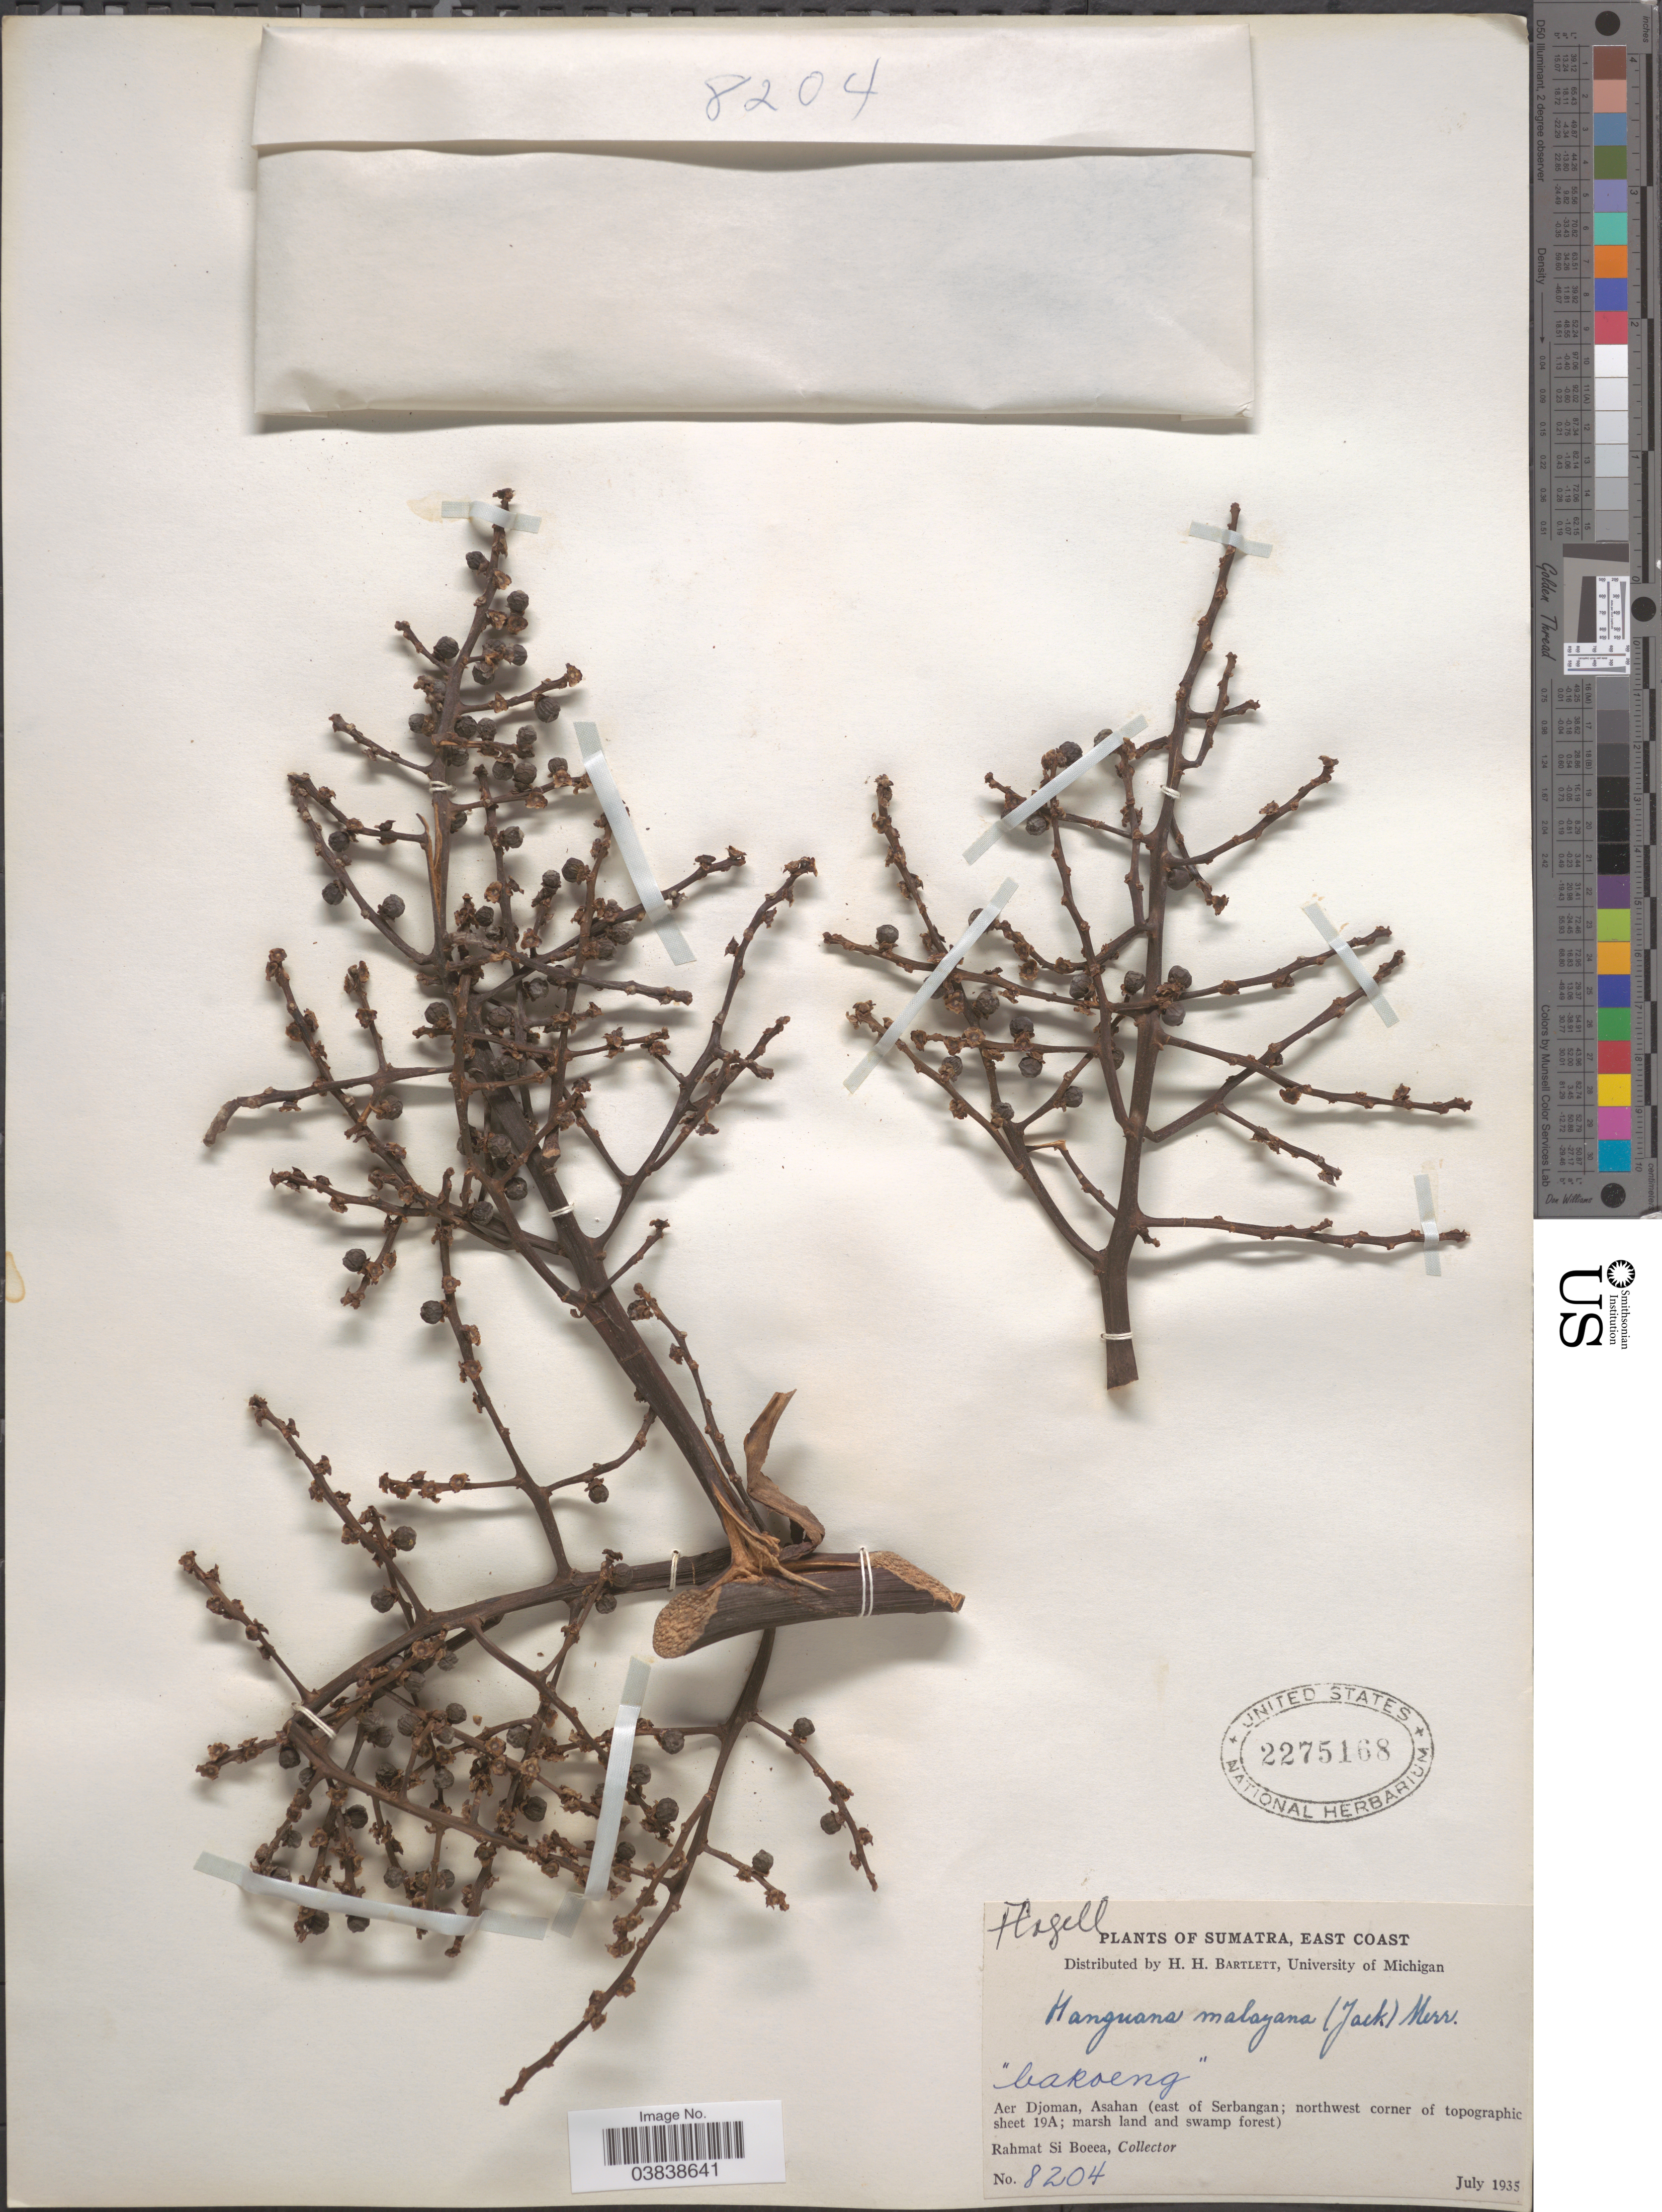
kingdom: Plantae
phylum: Tracheophyta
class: Liliopsida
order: Commelinales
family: Hanguanaceae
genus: Hanguana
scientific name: Hanguana malayana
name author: (Jack) Merr.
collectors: Rahmat Si Boeea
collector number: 8204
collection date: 1935-07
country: Indonesia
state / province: Sumatra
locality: East Coast. Aer Djoman, Asahan (east of Serbangan; northwest corner of topographic sheet 19A; marsh land and swamp forest).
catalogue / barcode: US 2275168